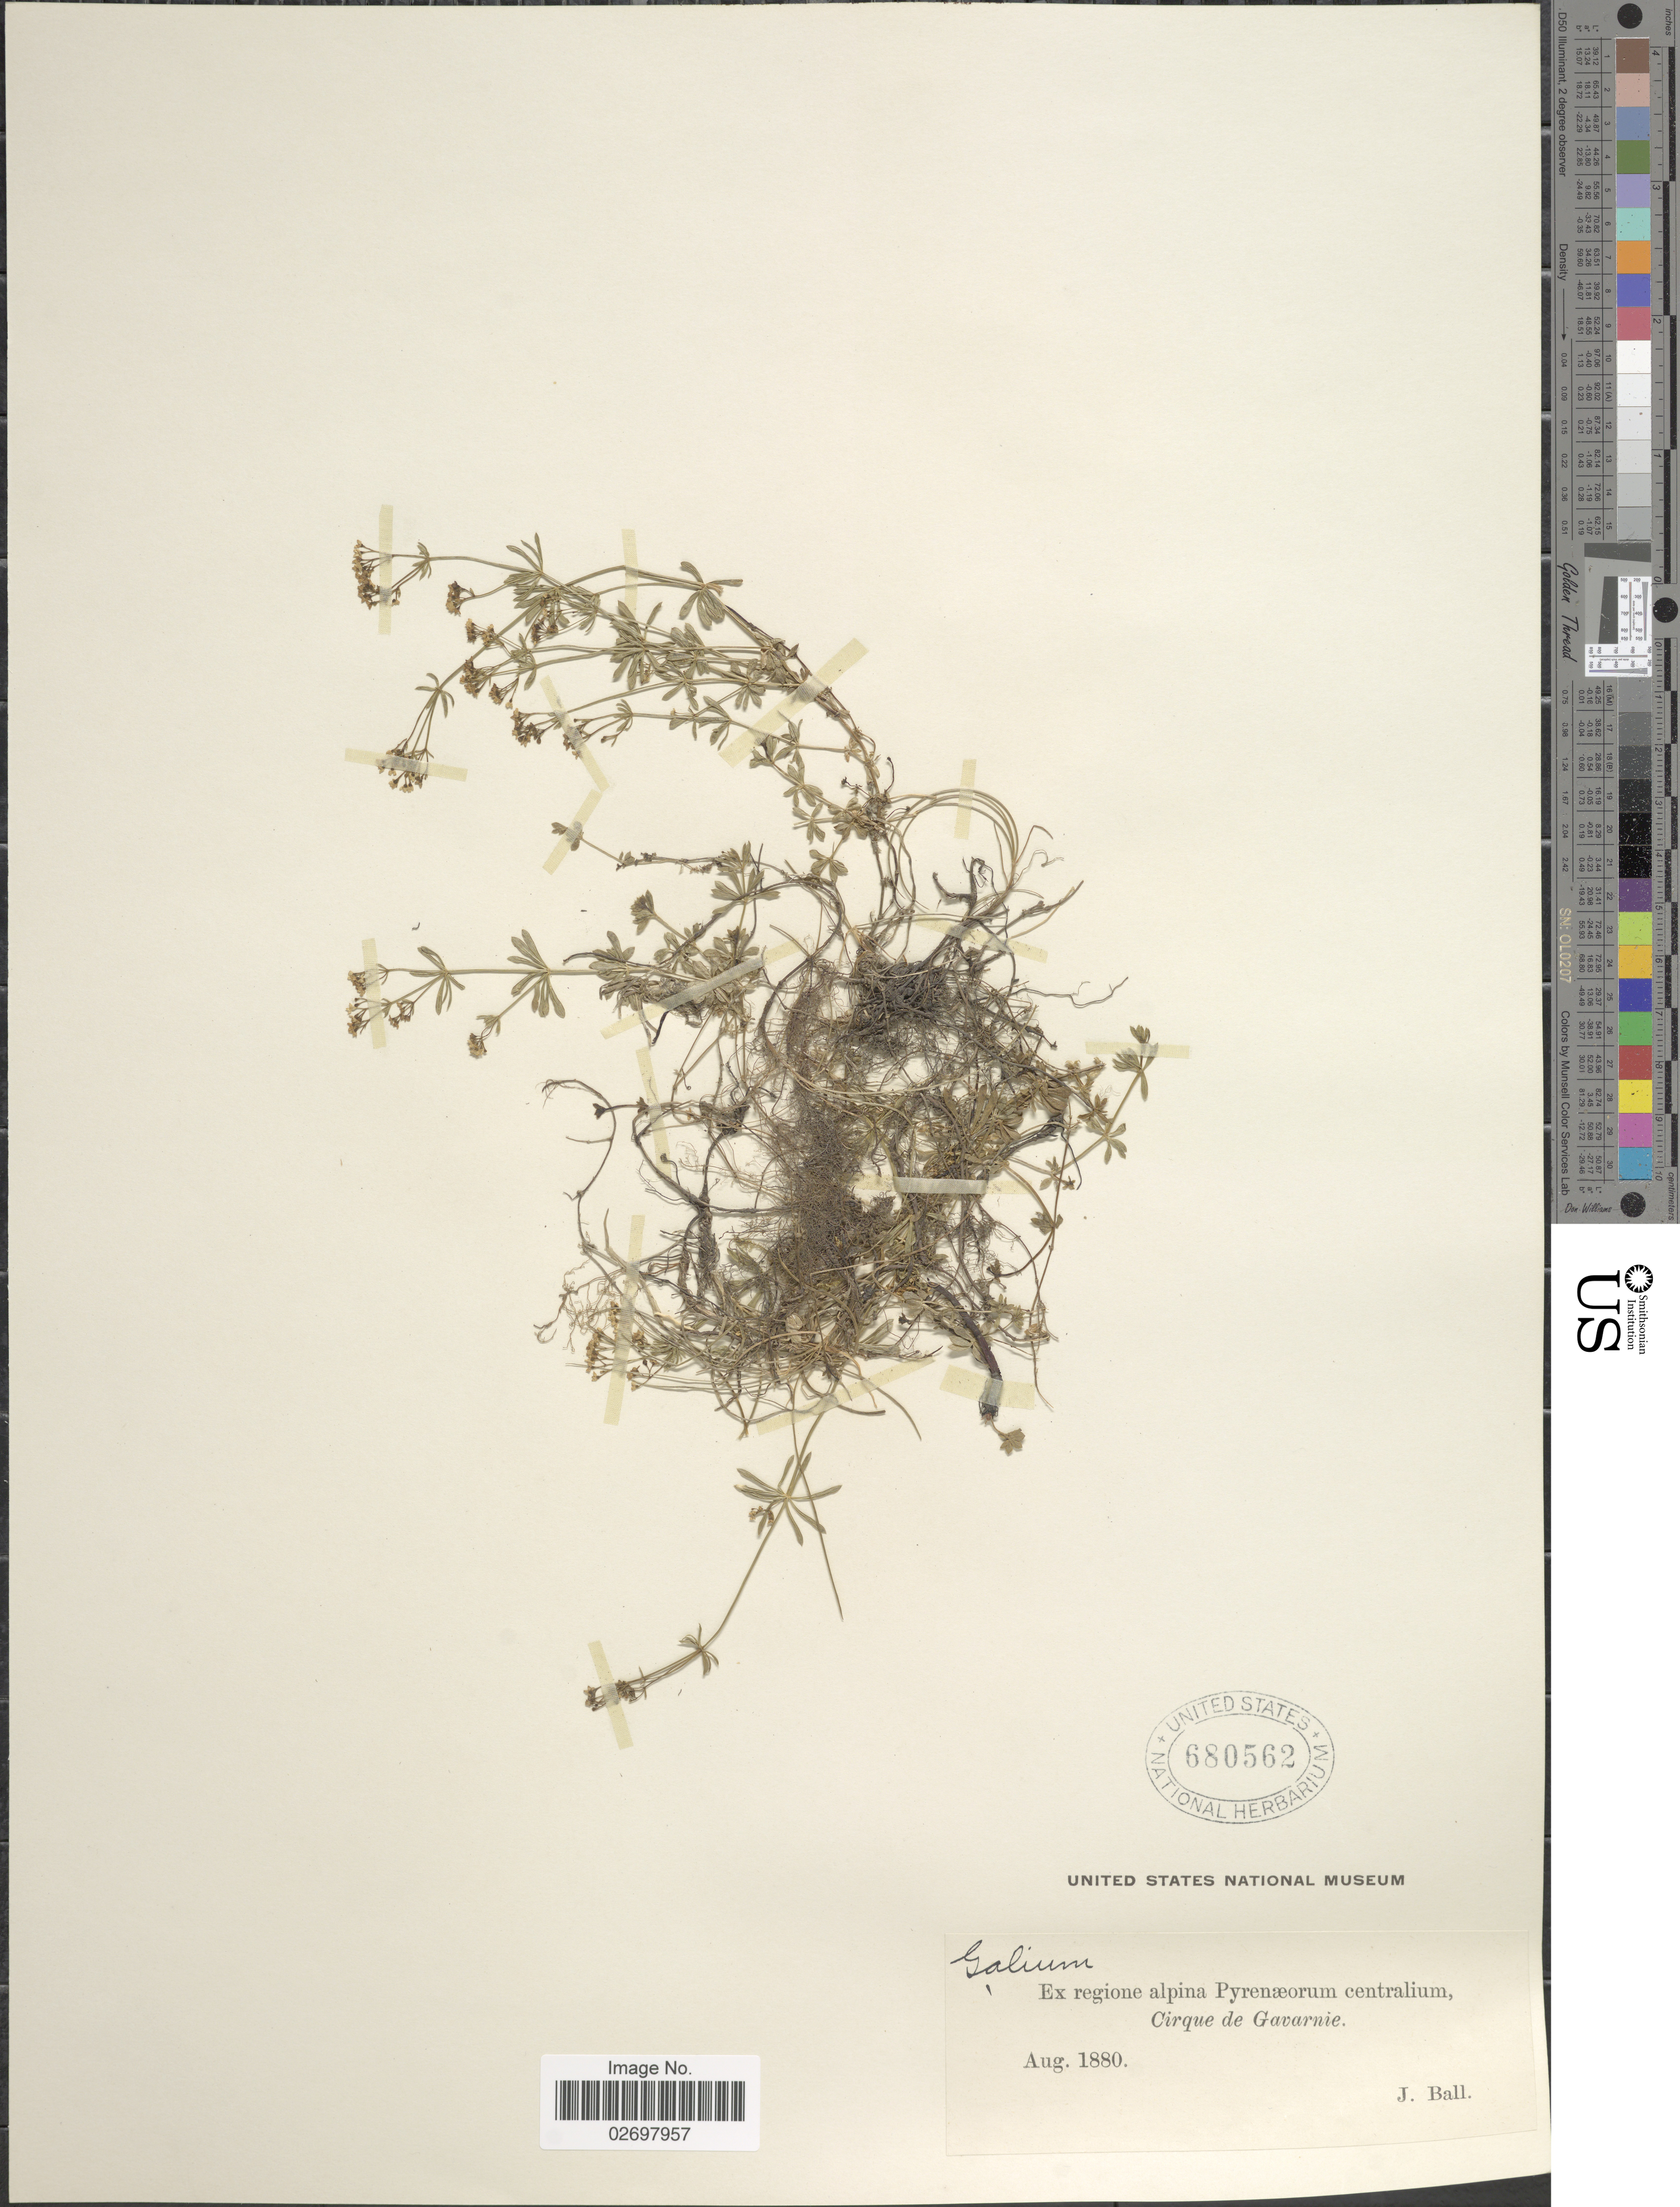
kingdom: Plantae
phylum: Tracheophyta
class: Magnoliopsida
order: Gentianales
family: Rubiaceae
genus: Galium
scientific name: Galium sp.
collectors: J. Ball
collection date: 1880-08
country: France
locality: Ex regione alpina Pyrenaeorum centralium, Cirque de Gavarnie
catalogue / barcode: US 680562